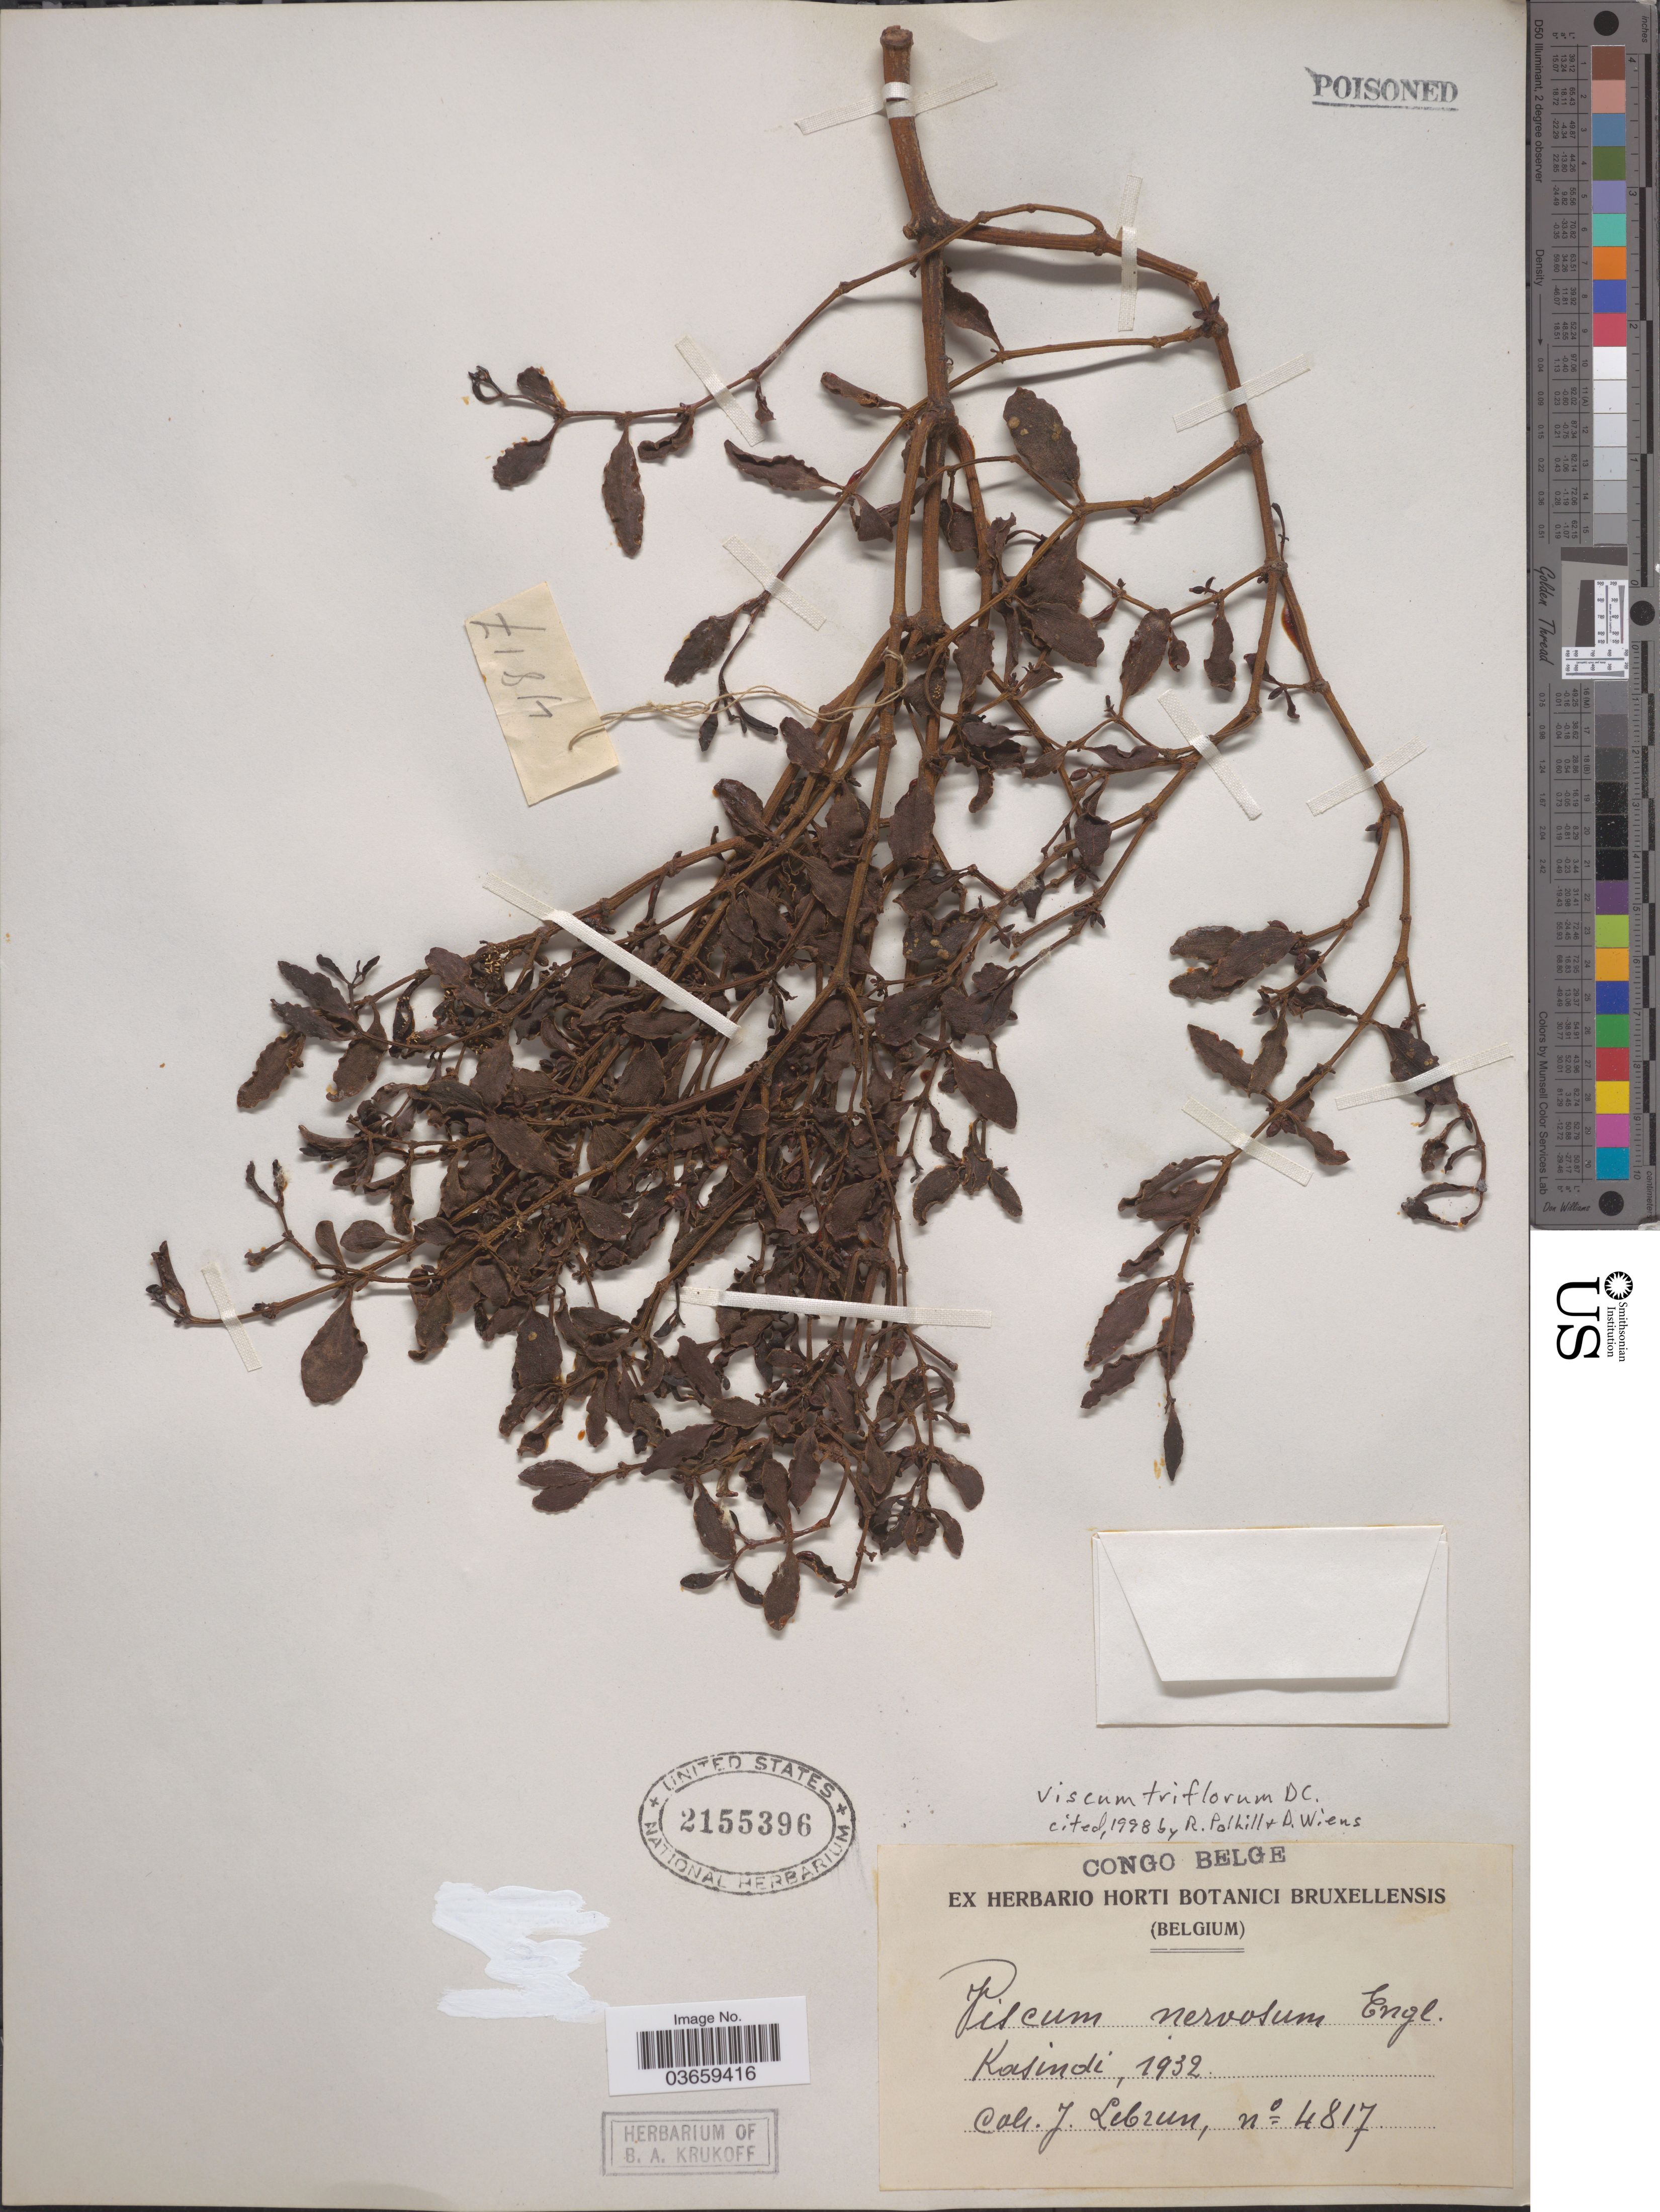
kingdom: Plantae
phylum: Tracheophyta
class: Magnoliopsida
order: Santalales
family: Viscaceae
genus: Viscum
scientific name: Viscum triflorum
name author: DC.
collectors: J. A. Lebrun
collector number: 4817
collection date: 1932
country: Congo, Democratic Republic of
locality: Congo Belge. Kasindi.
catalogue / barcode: US 2155396